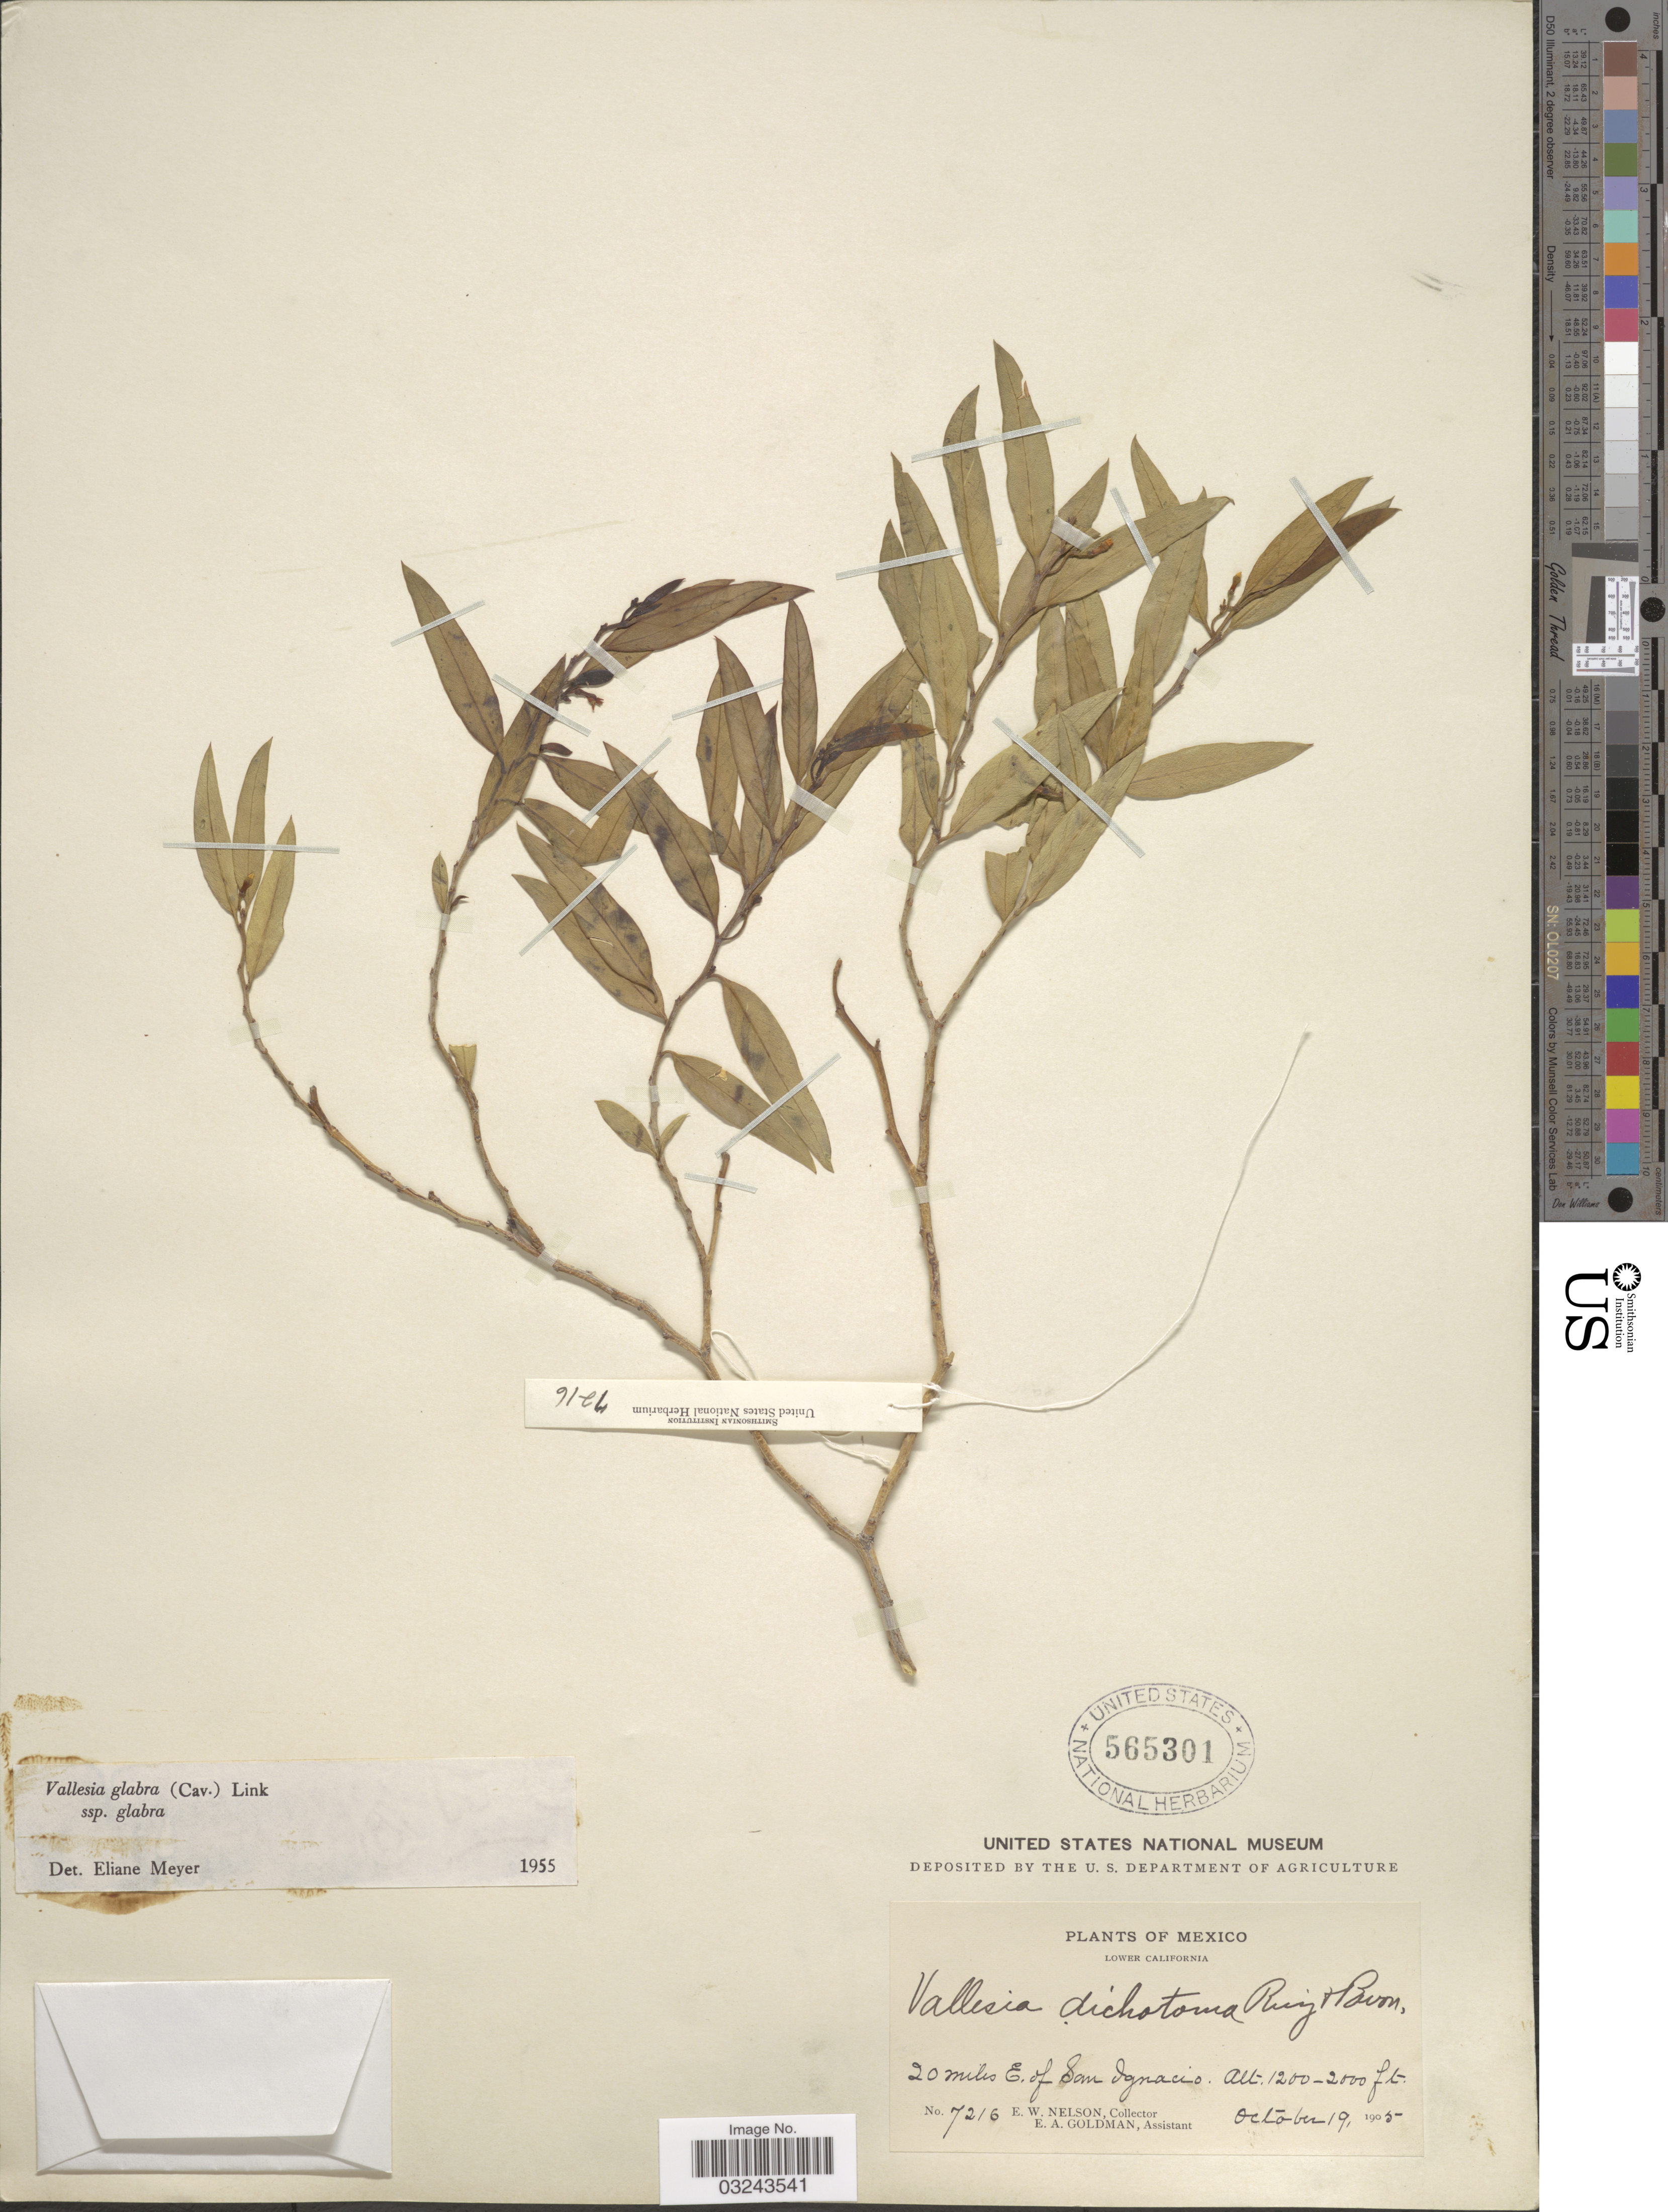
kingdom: Plantae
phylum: Tracheophyta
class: Magnoliopsida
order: Gentianales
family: Apocynaceae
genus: Vallesia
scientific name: Vallesia glabra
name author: (Cav.) Link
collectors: E. W. Nelson & E. A. Goldman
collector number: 7216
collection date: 1905-10-19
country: Mexico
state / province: Baja California Sur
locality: Lower California, 20 miles E. of San Ignacio.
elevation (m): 366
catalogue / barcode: US 565301